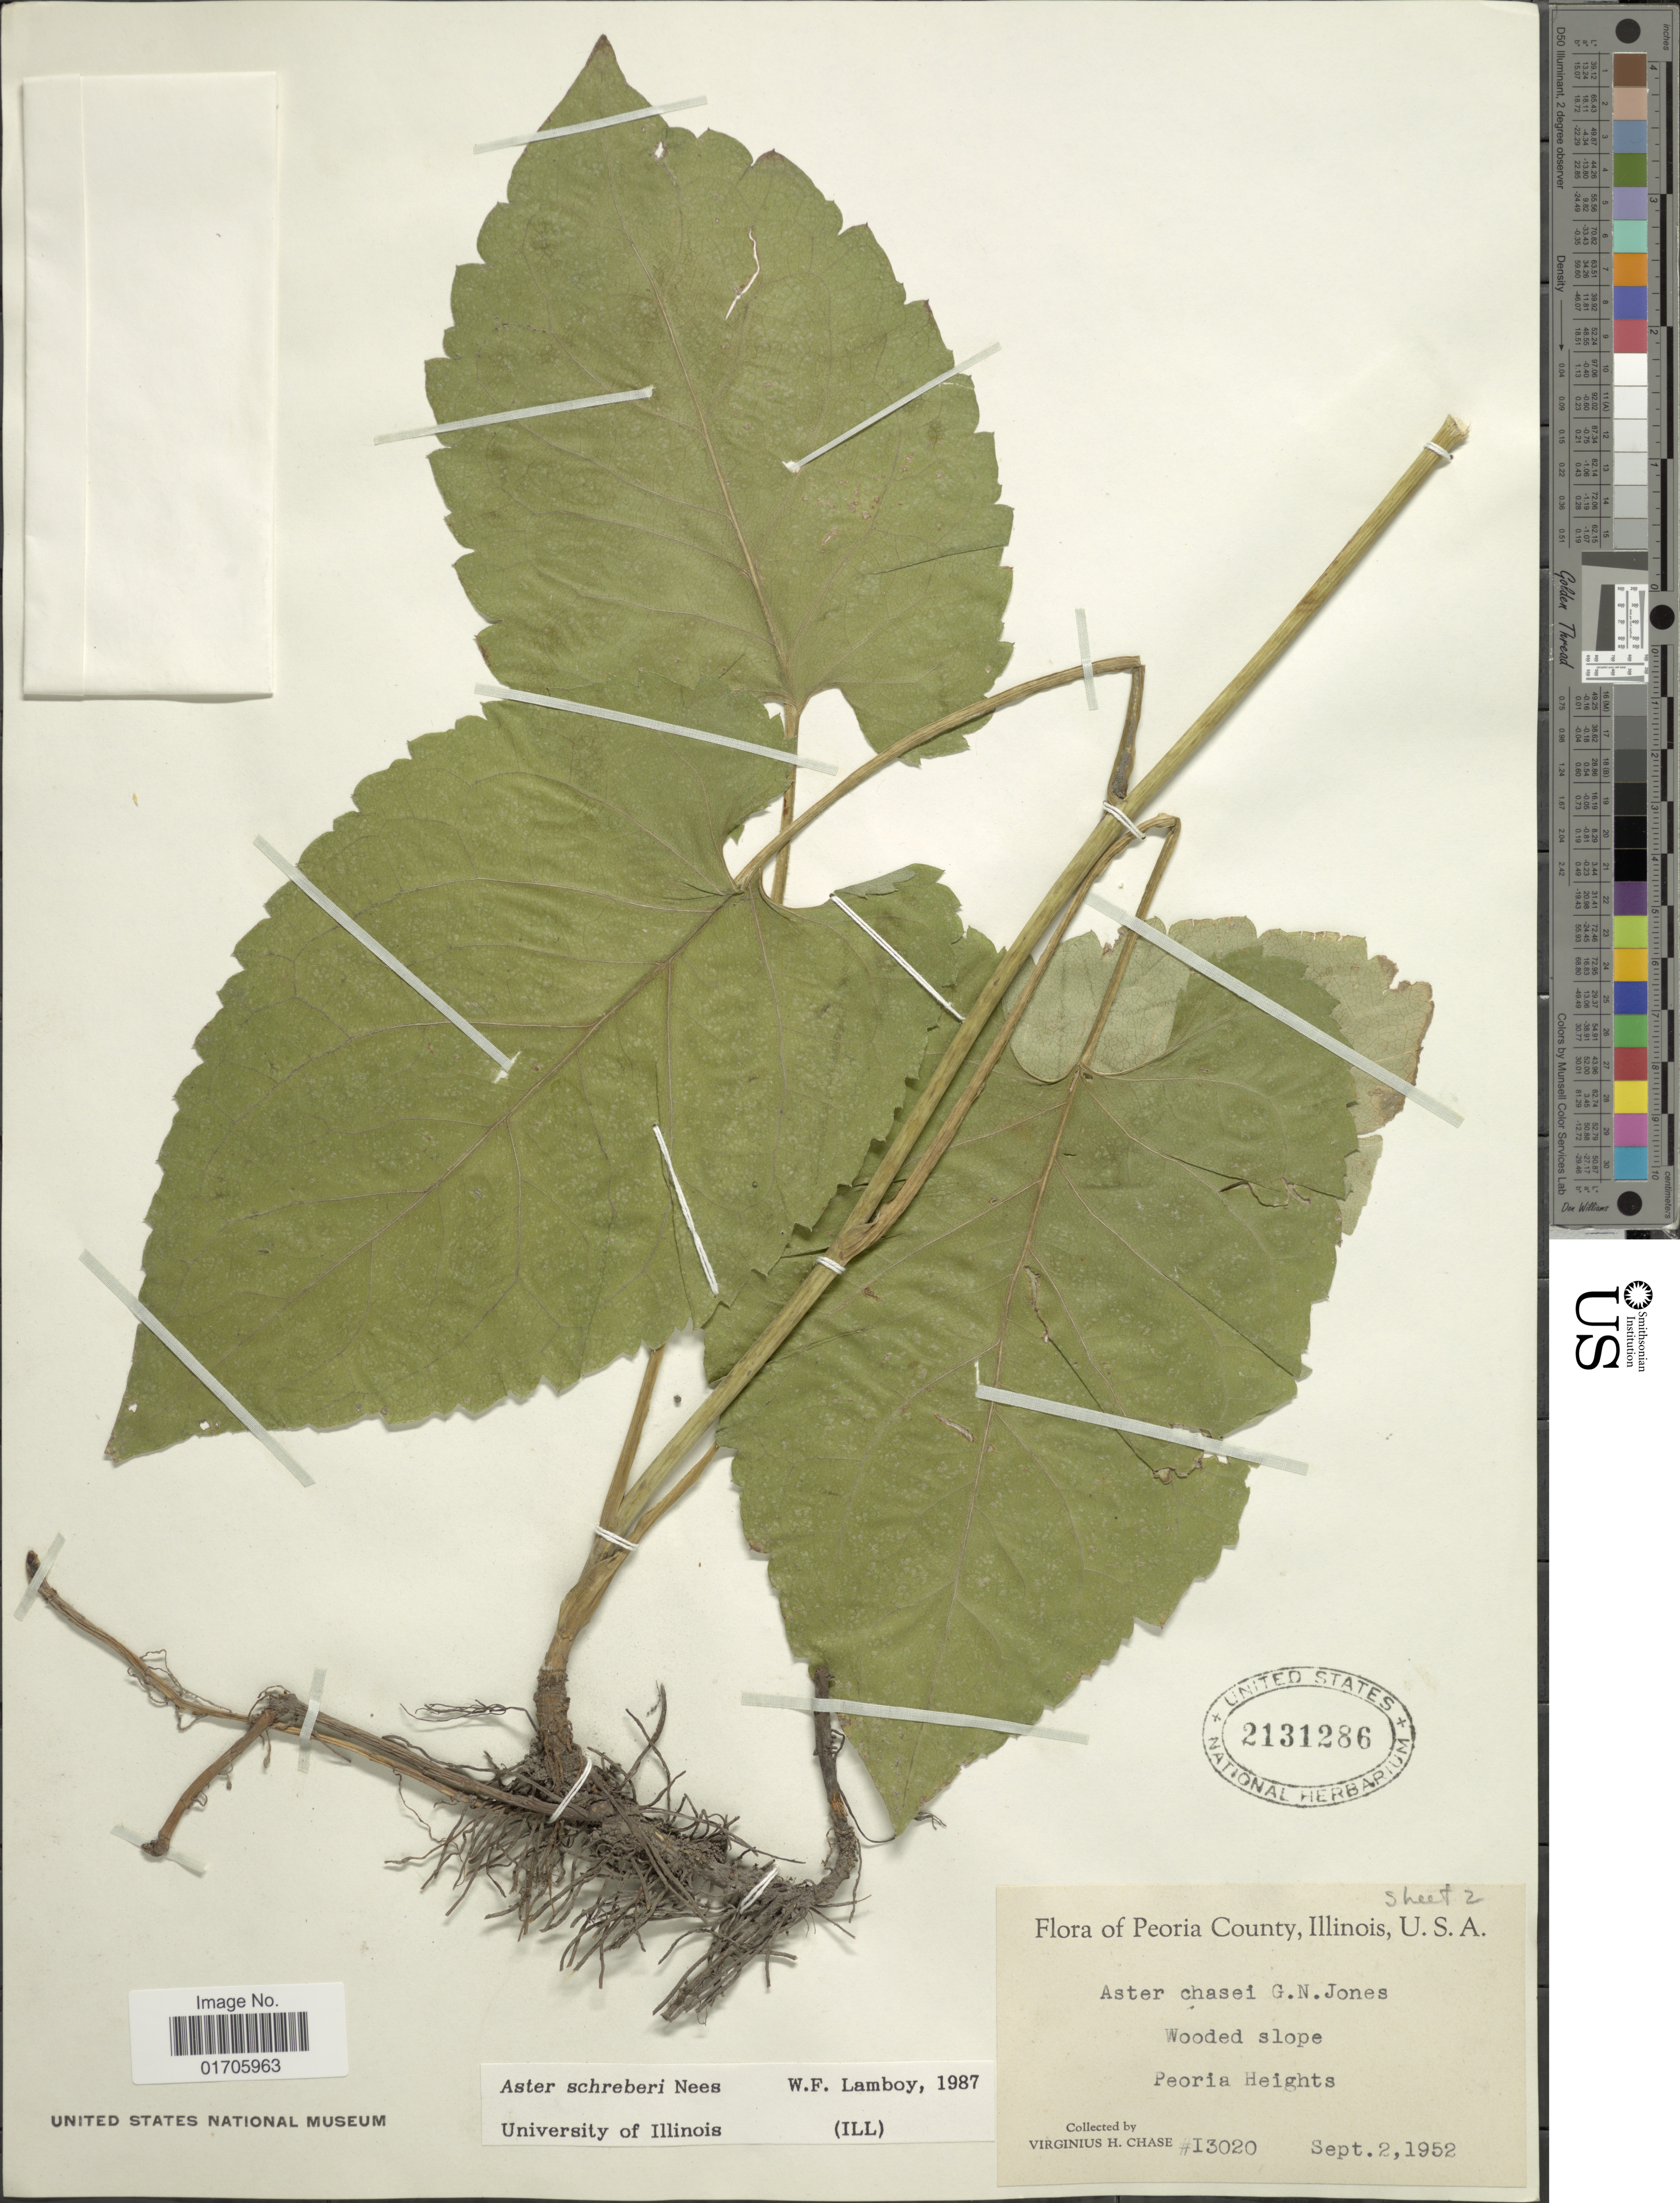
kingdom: Plantae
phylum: Tracheophyta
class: Magnoliopsida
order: Asterales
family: Asteraceae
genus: Eurybia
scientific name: Eurybia schreberi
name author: (Nees) Nees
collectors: V. H. Chase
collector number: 13020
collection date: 1952-09-02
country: United States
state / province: Illinois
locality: Peoria County, Wooded slope, Peoria Heights.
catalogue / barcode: US 2131286